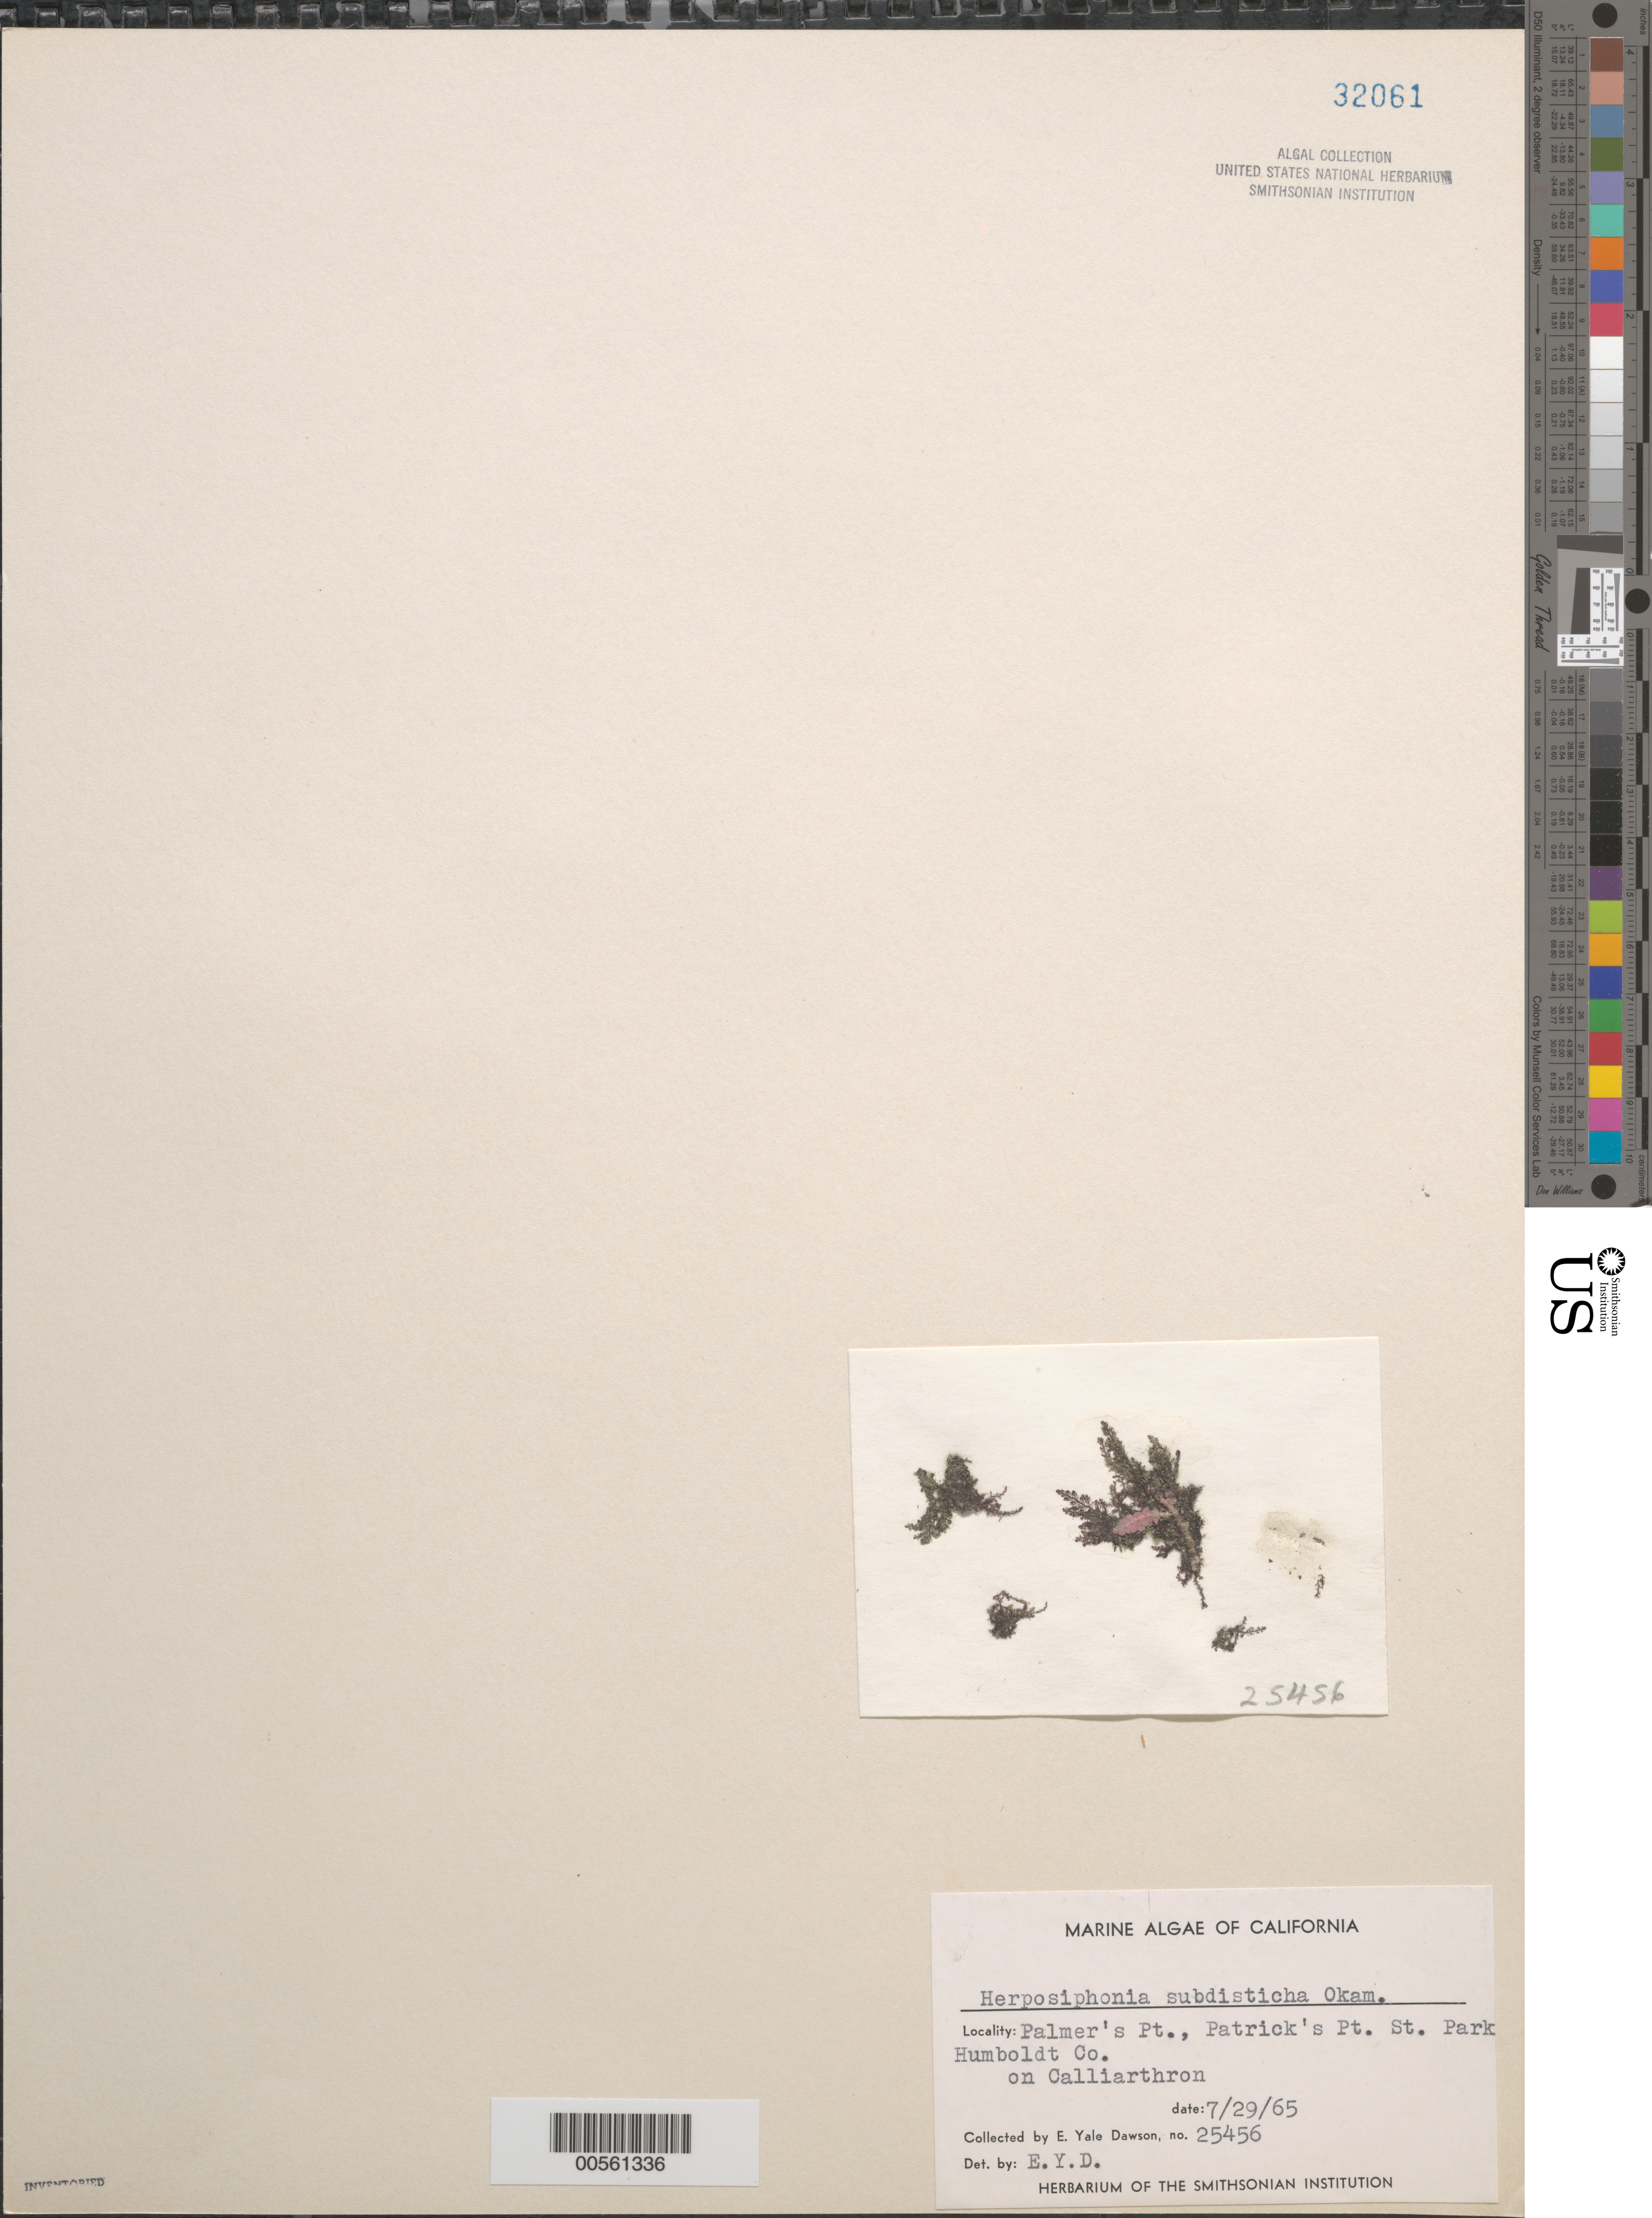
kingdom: Plantae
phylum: Rhodophyta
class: Florideophyceae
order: Ceramiales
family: Rhodomelaceae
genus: Herposiphonia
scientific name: Herposiphonia subdisticha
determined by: Dawson, E. Y.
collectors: E. Y. Dawson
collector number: EYD 25456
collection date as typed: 29 Jul 1965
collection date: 1965-07-29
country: United States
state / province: California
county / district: Humboldt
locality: Palmer's Point, Patrick's Point State Park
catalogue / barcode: US 32061